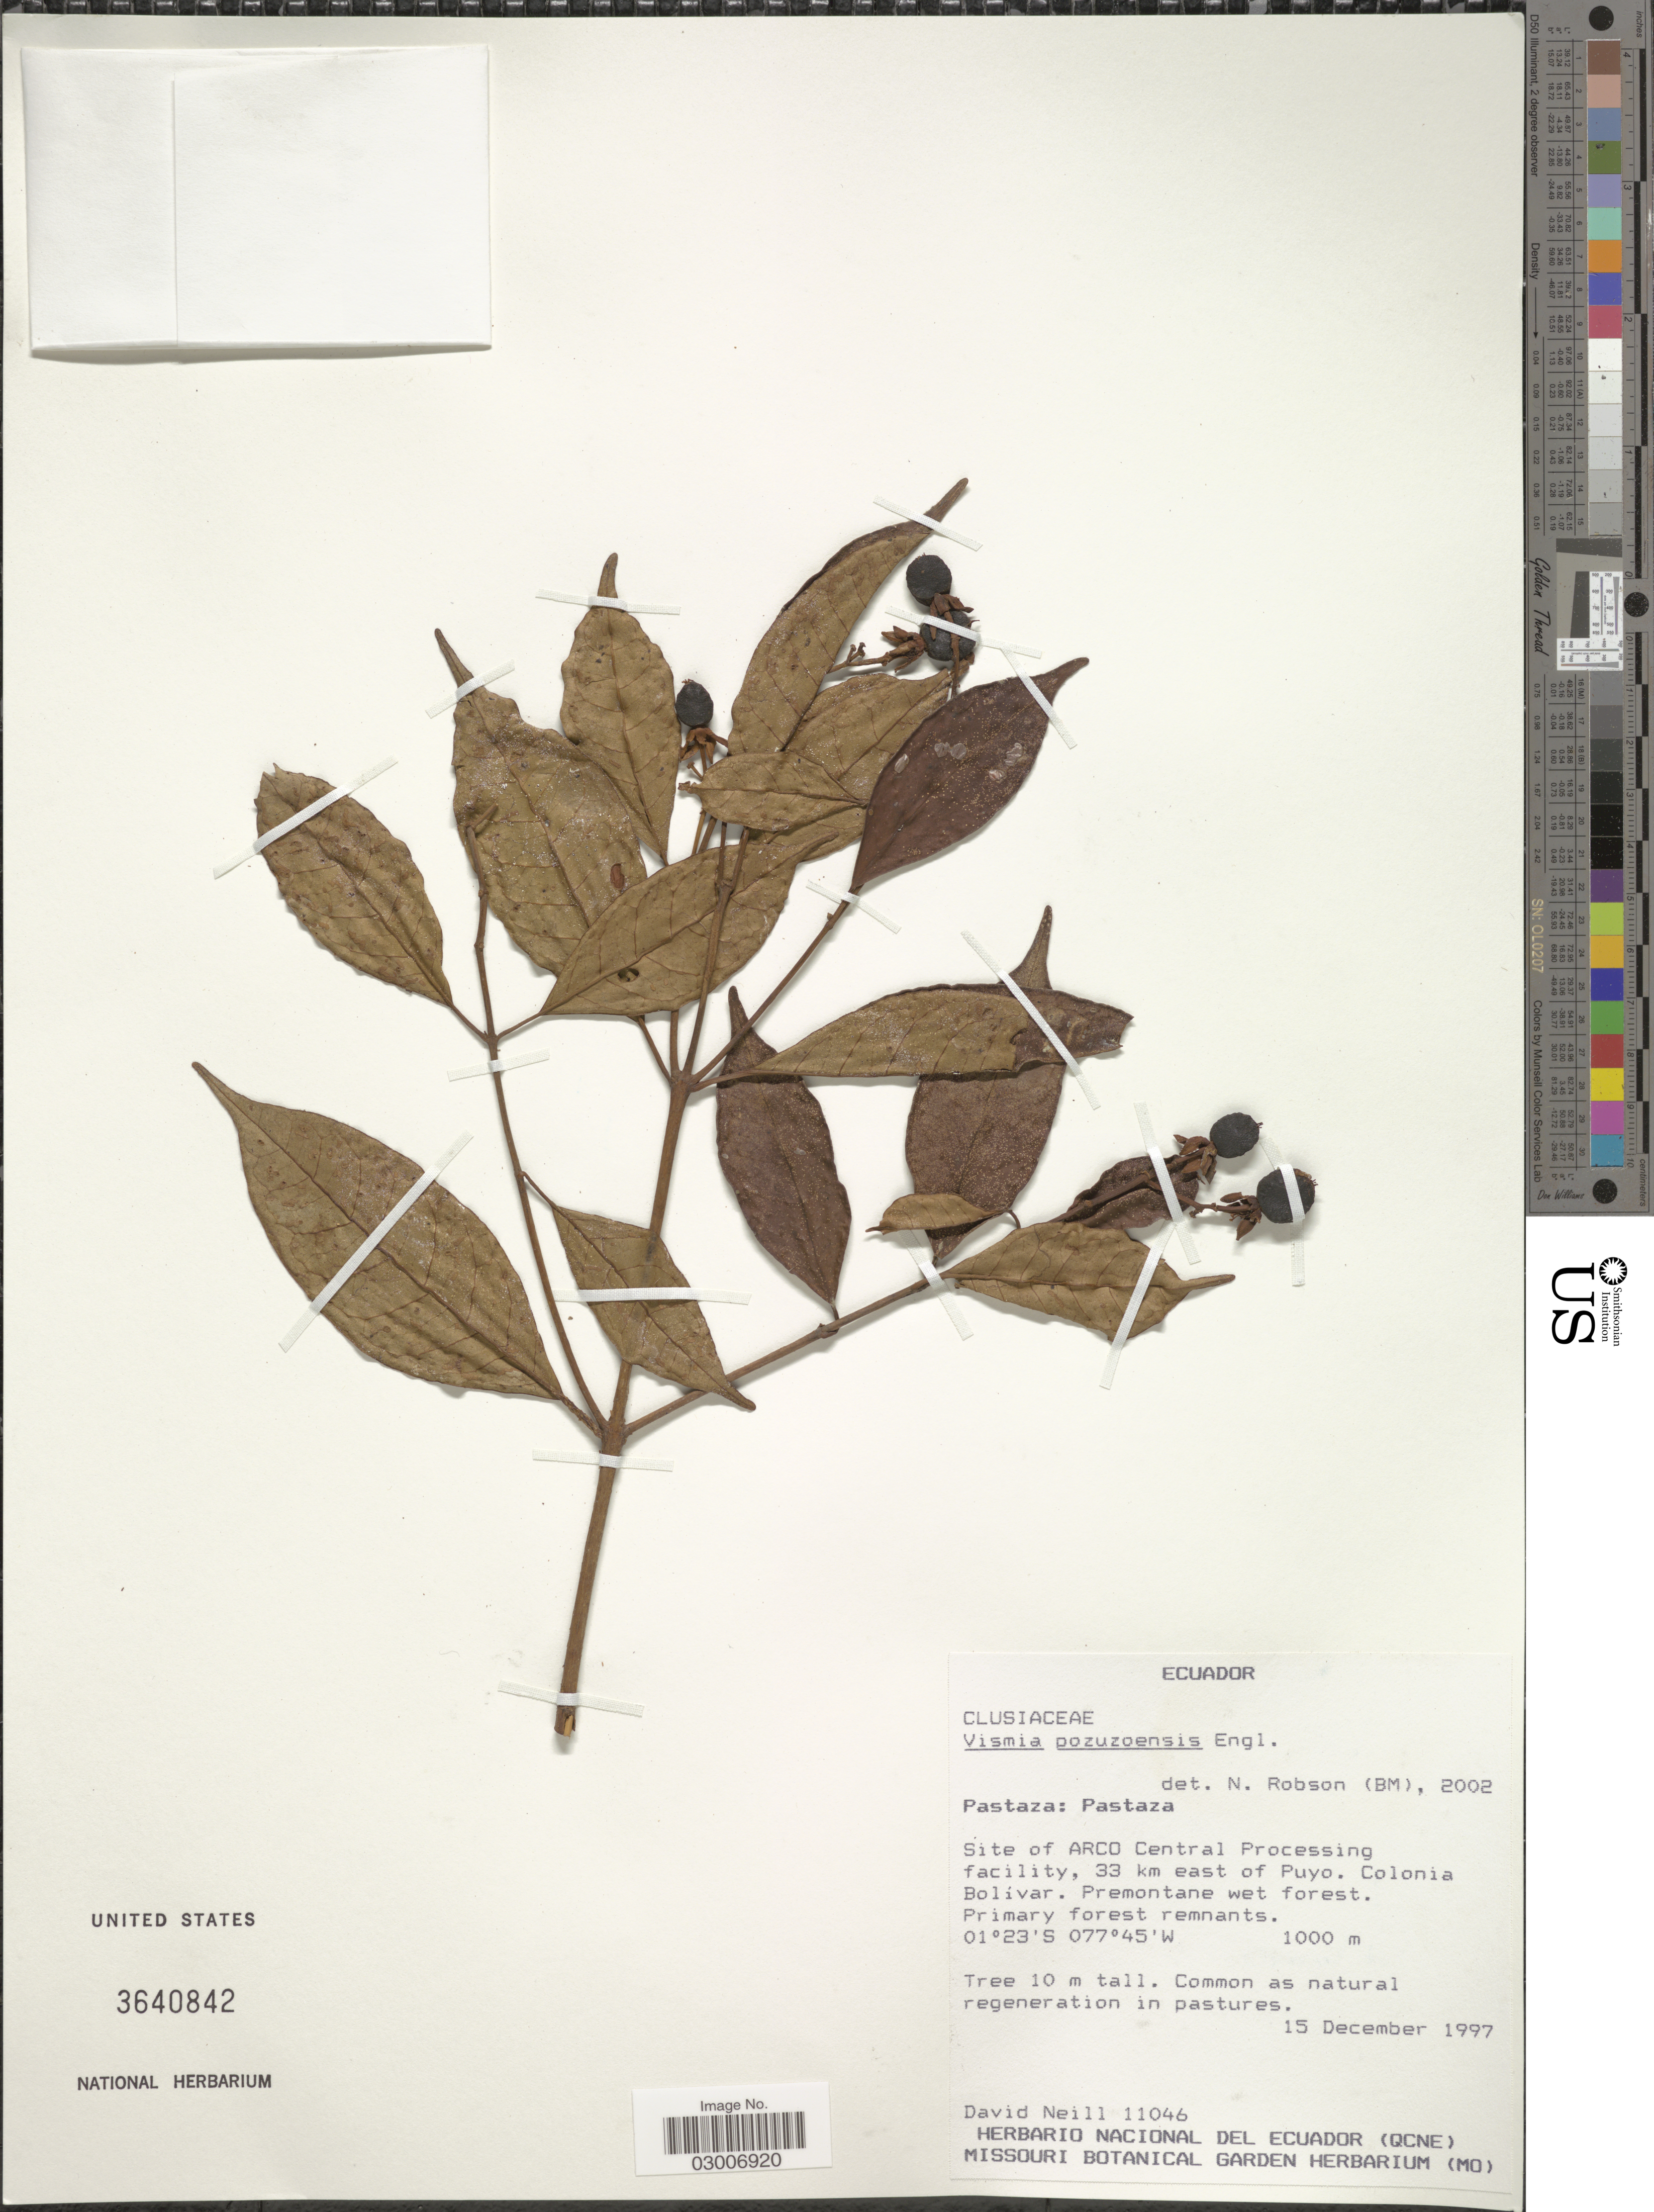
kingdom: Plantae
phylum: Tracheophyta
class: Magnoliopsida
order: Malpighiales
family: Hypericaceae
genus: Vismia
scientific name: Vismia pozuzoensis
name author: Engl.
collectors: D. Neill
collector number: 11046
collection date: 1997-12-15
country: Ecuador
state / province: Pastaza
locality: Pastaza: Pastaza. Site of Arco Central Processing facility, 33 km east of Puyo. Colonia Bolívar.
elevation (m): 1000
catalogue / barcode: US 3640842